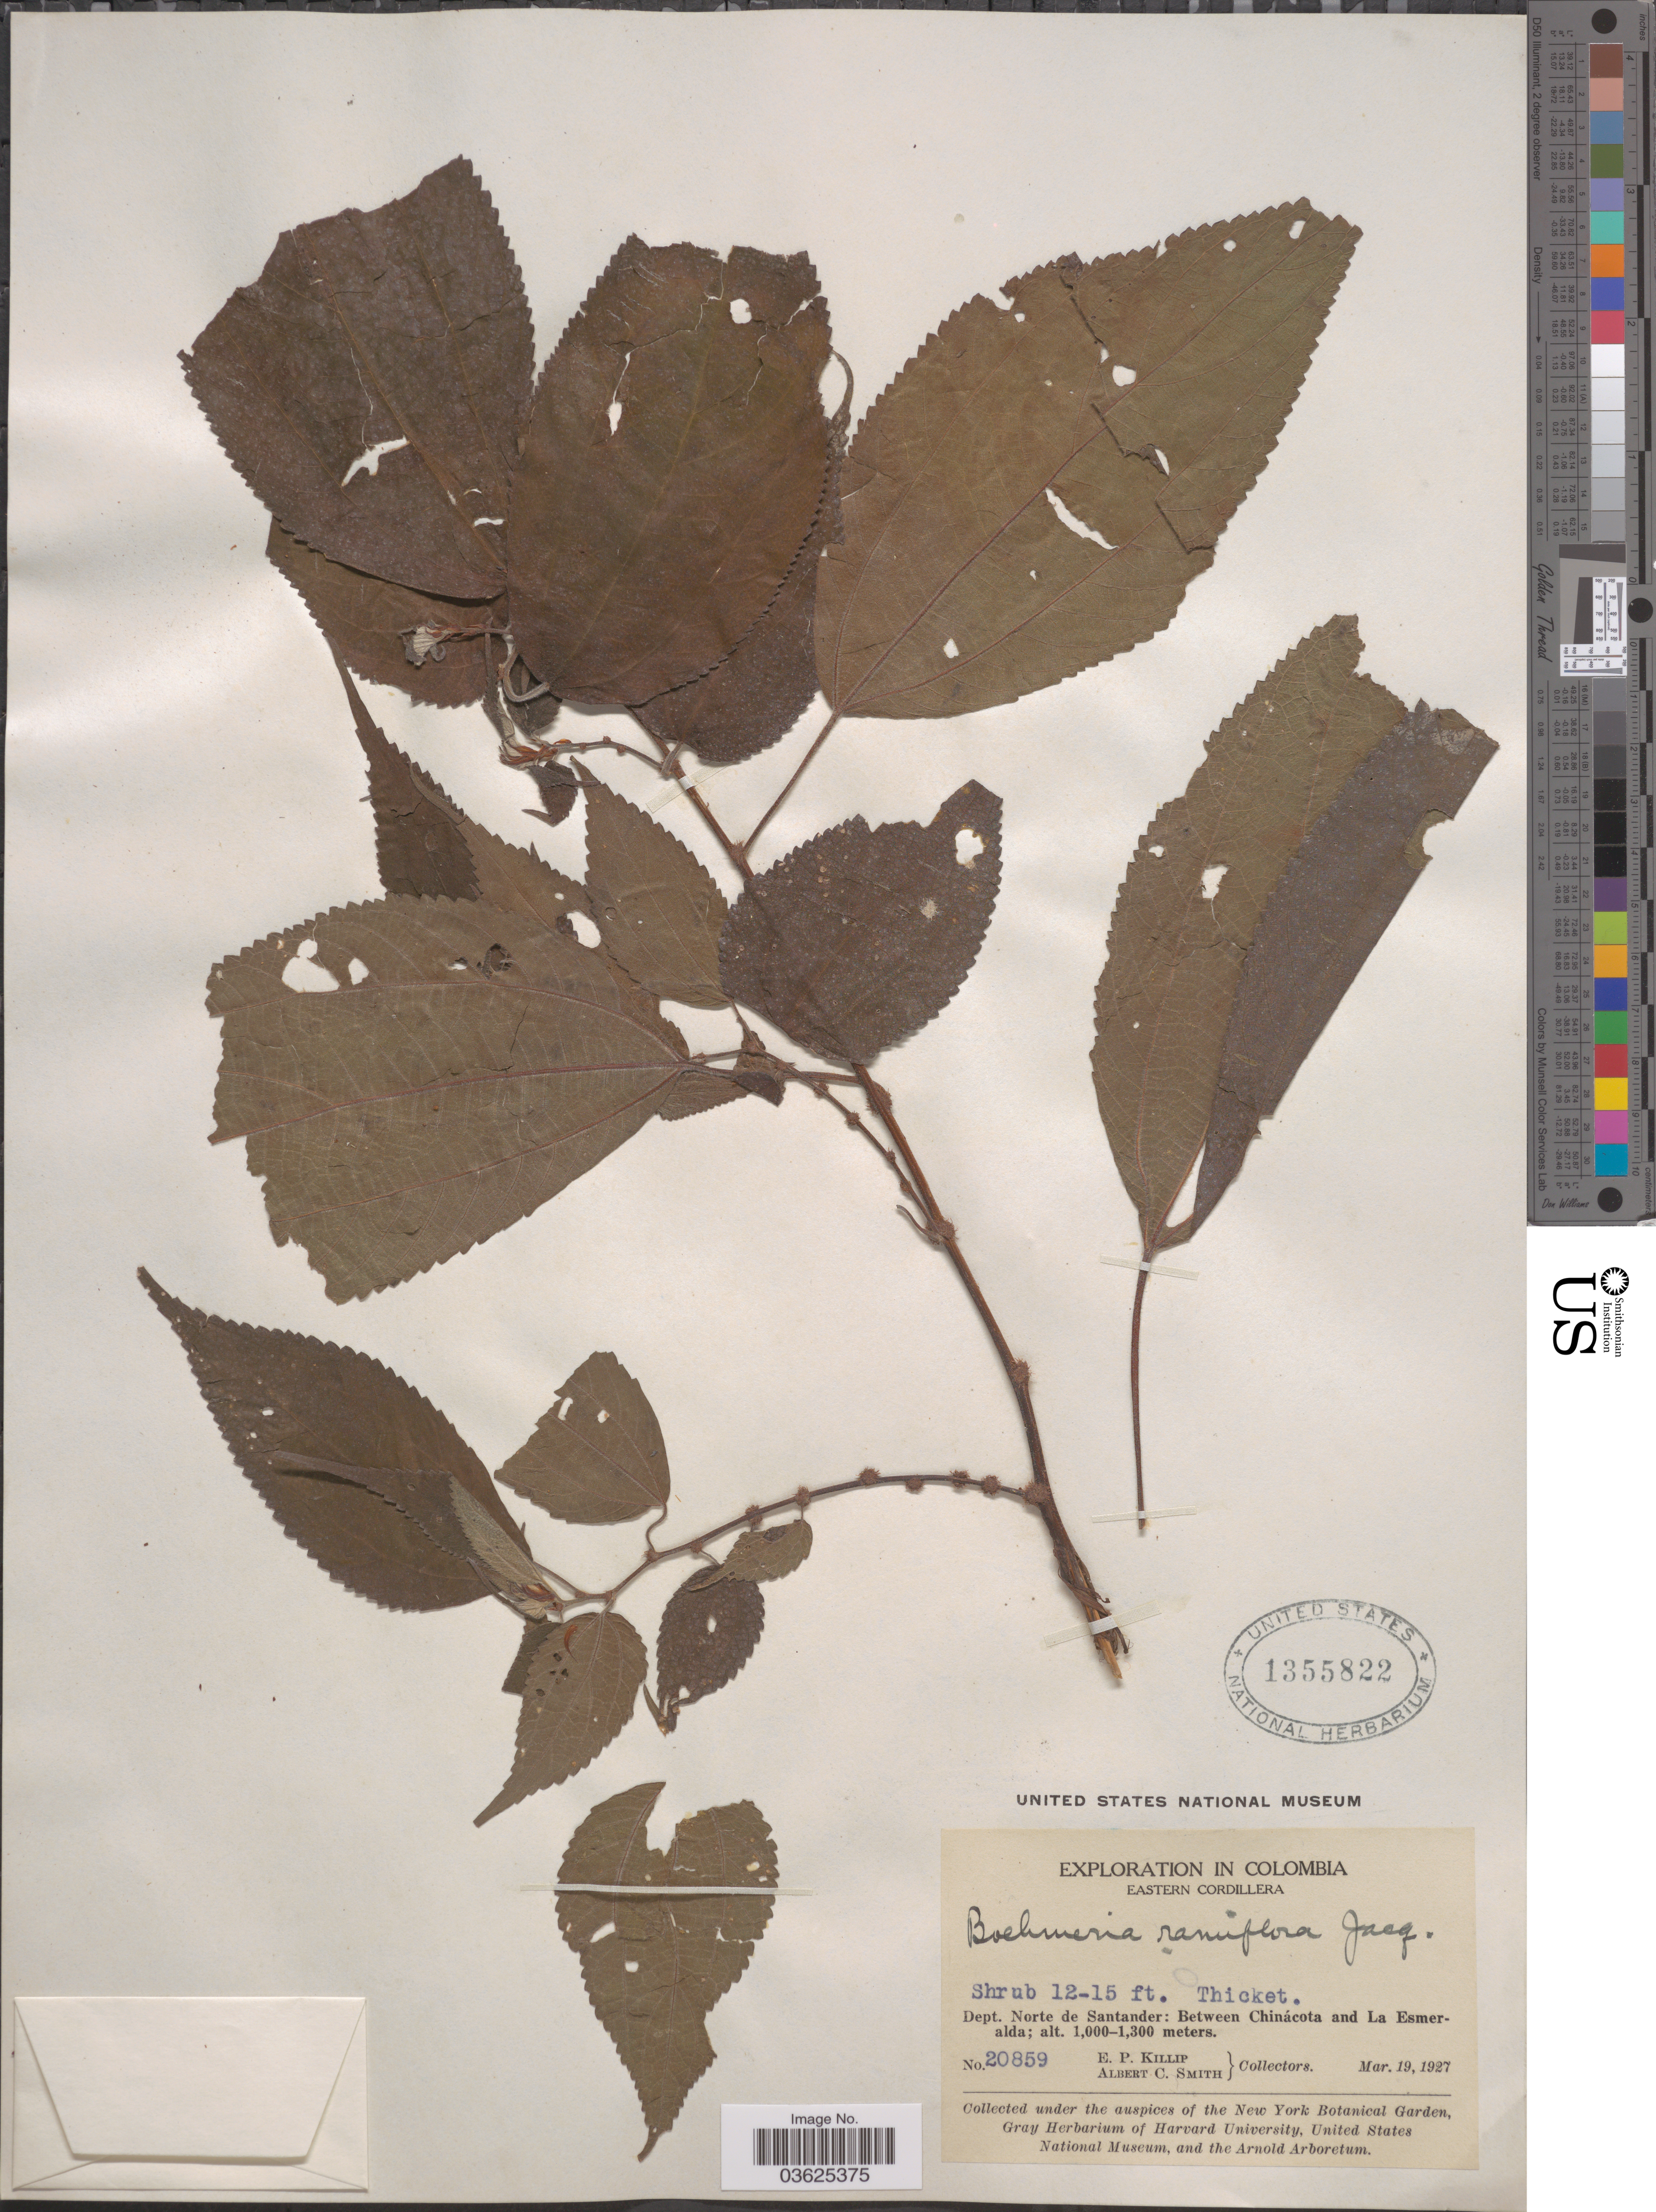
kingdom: Plantae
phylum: Tracheophyta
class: Magnoliopsida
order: Rosales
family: Urticaceae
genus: Boehmeria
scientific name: Boehmeria ramiflora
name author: Jacq.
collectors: E. P. Killip & A. C. Smith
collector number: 20859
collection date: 1927-03-19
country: Colombia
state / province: Norte de Santander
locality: Eastern Cordillera. Dept. Norte de Santander: Between Chinácota and La Esmeralda.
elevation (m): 1000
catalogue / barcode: US 1355822